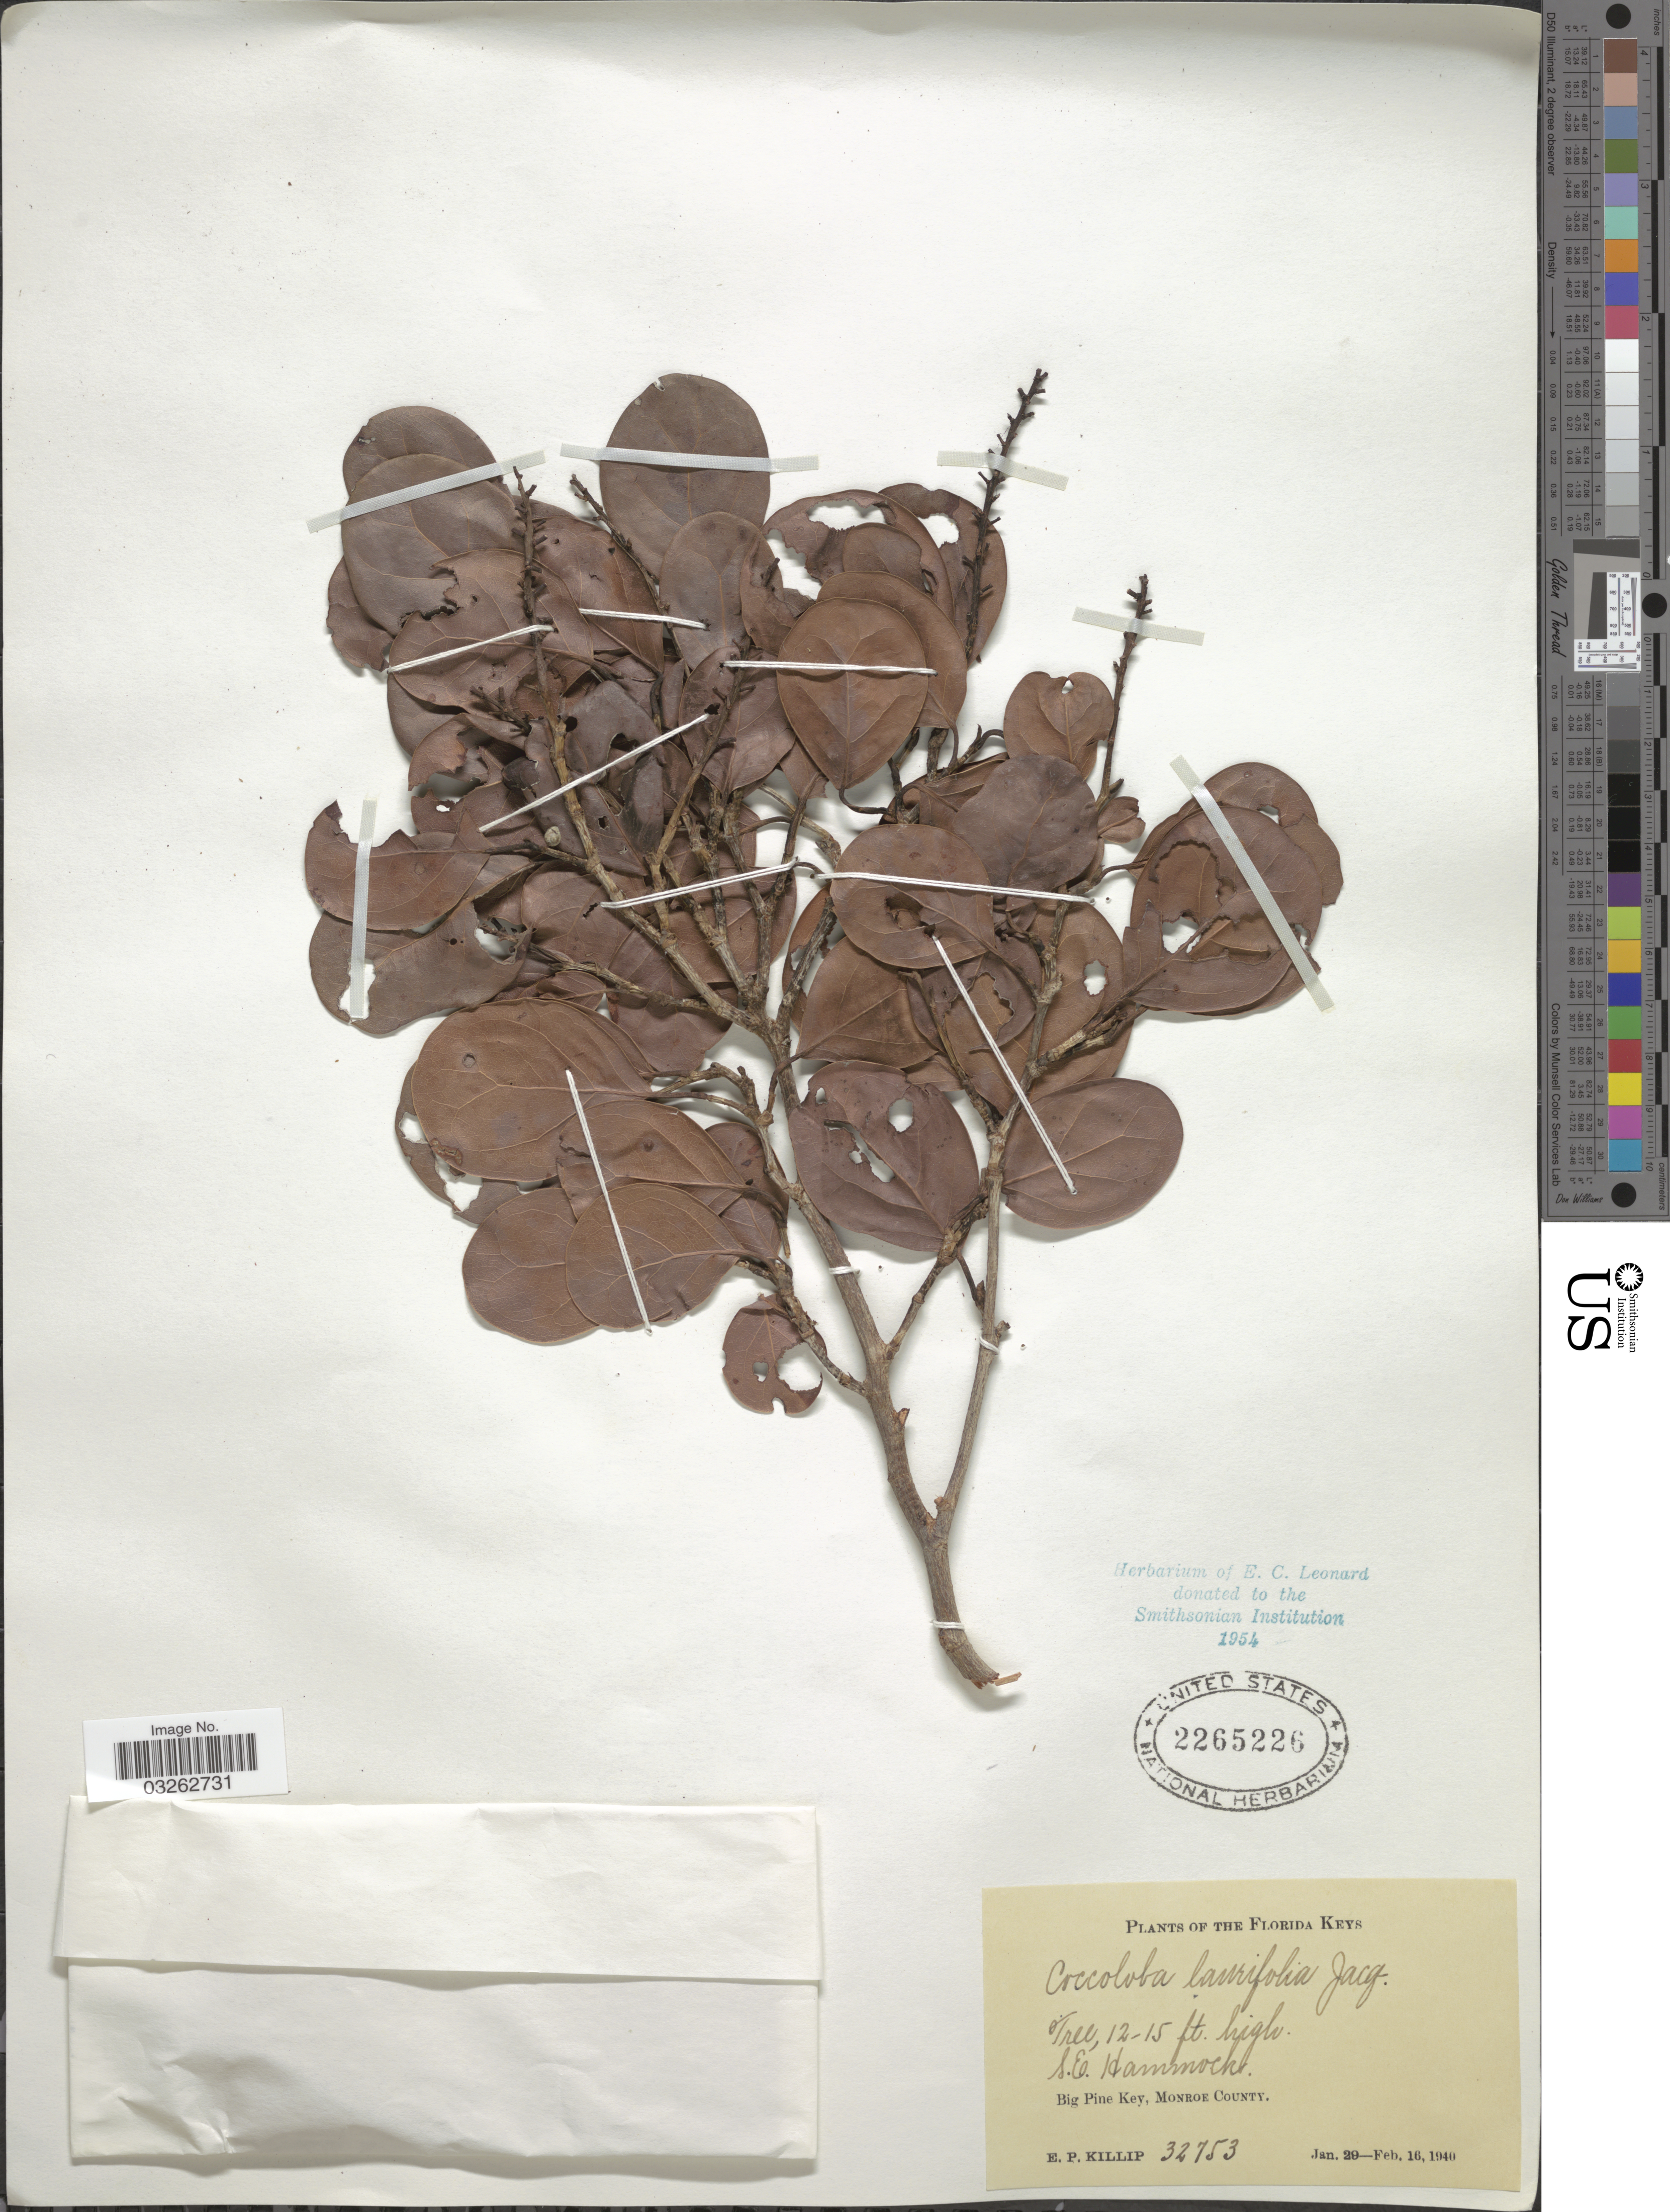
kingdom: Plantae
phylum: Tracheophyta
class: Magnoliopsida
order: Caryophyllales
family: Polygonaceae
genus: Coccoloba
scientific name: Coccoloba diversifolia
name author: Jacq.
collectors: E. P. Killip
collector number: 32753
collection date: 1940-01-29/1940-02-16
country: United States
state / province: Florida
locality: The Florida Keys. S.E. Hammock. Big Pine Key, Monroe County.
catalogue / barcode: US 2265226